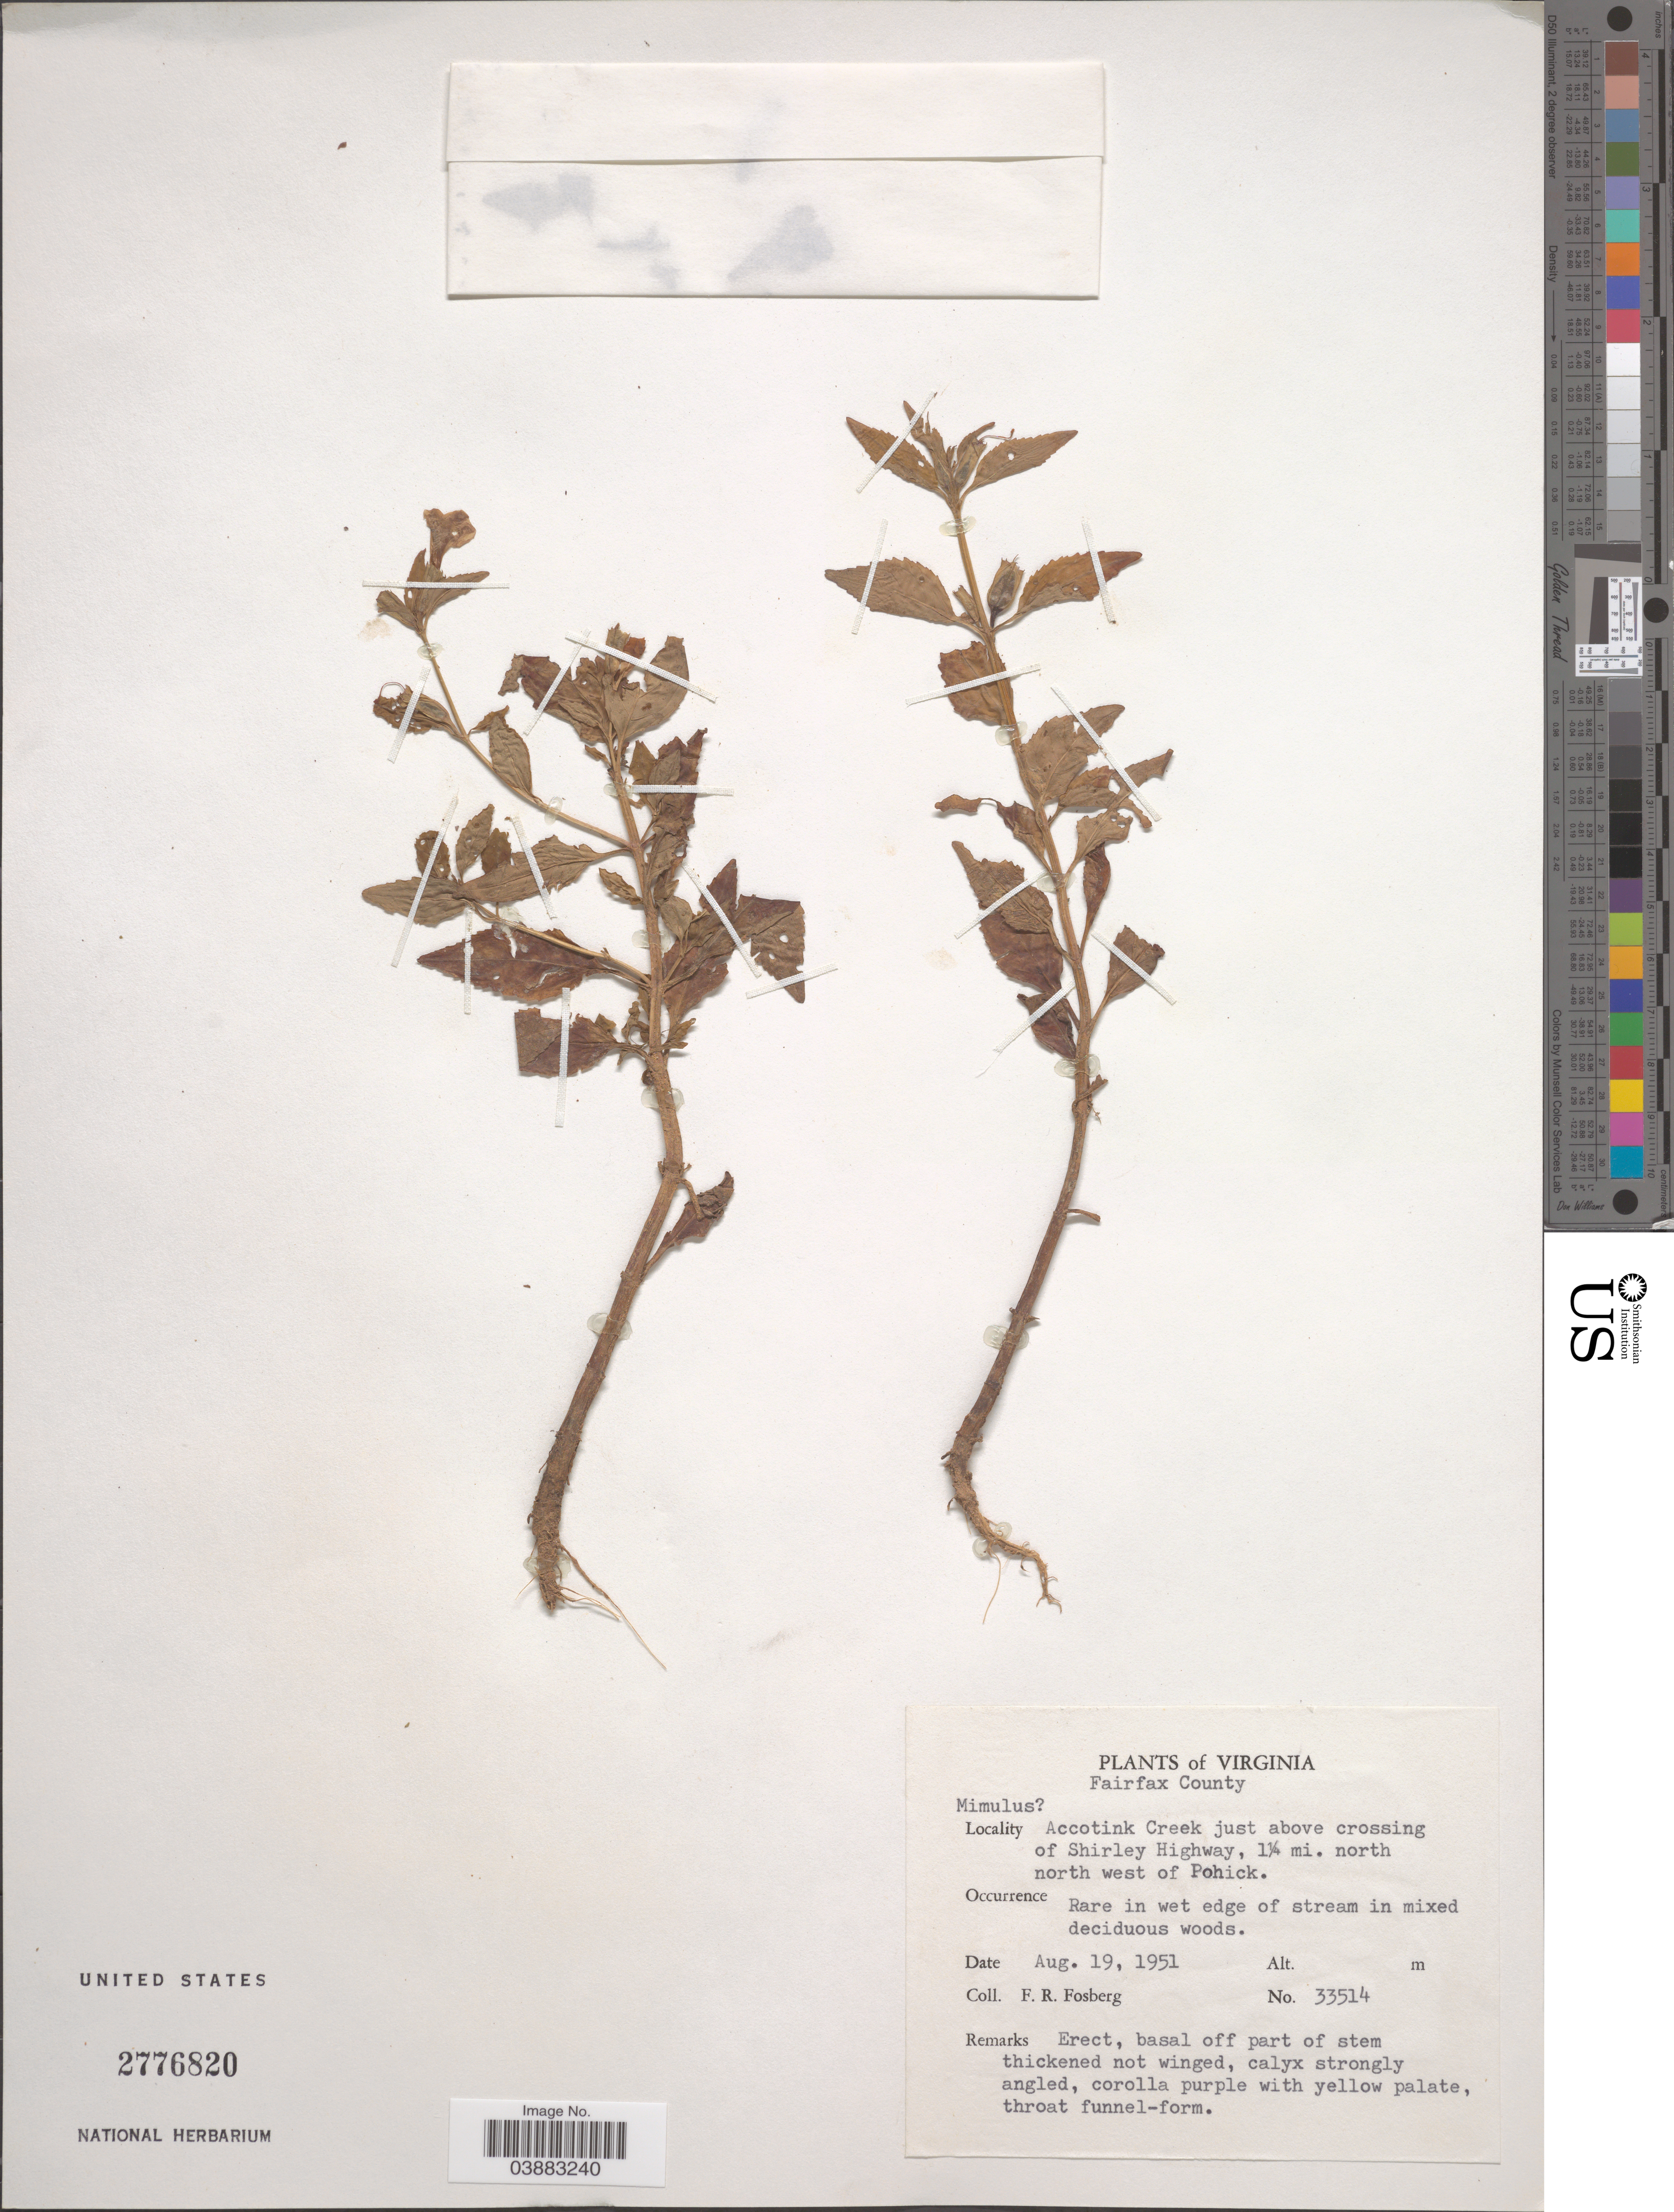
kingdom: Plantae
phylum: Tracheophyta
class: Magnoliopsida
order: Lamiales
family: Phrymaceae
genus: Mimulus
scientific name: Mimulus sp.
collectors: F. R. Fosberg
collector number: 33514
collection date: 1951-08-19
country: United States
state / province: Virginia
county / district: Fairfax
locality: Fairfax County. Accotink Creek just above crossing of Shirley Highway, 1¼ mi. north north west of Pohick.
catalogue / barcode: US 2776820